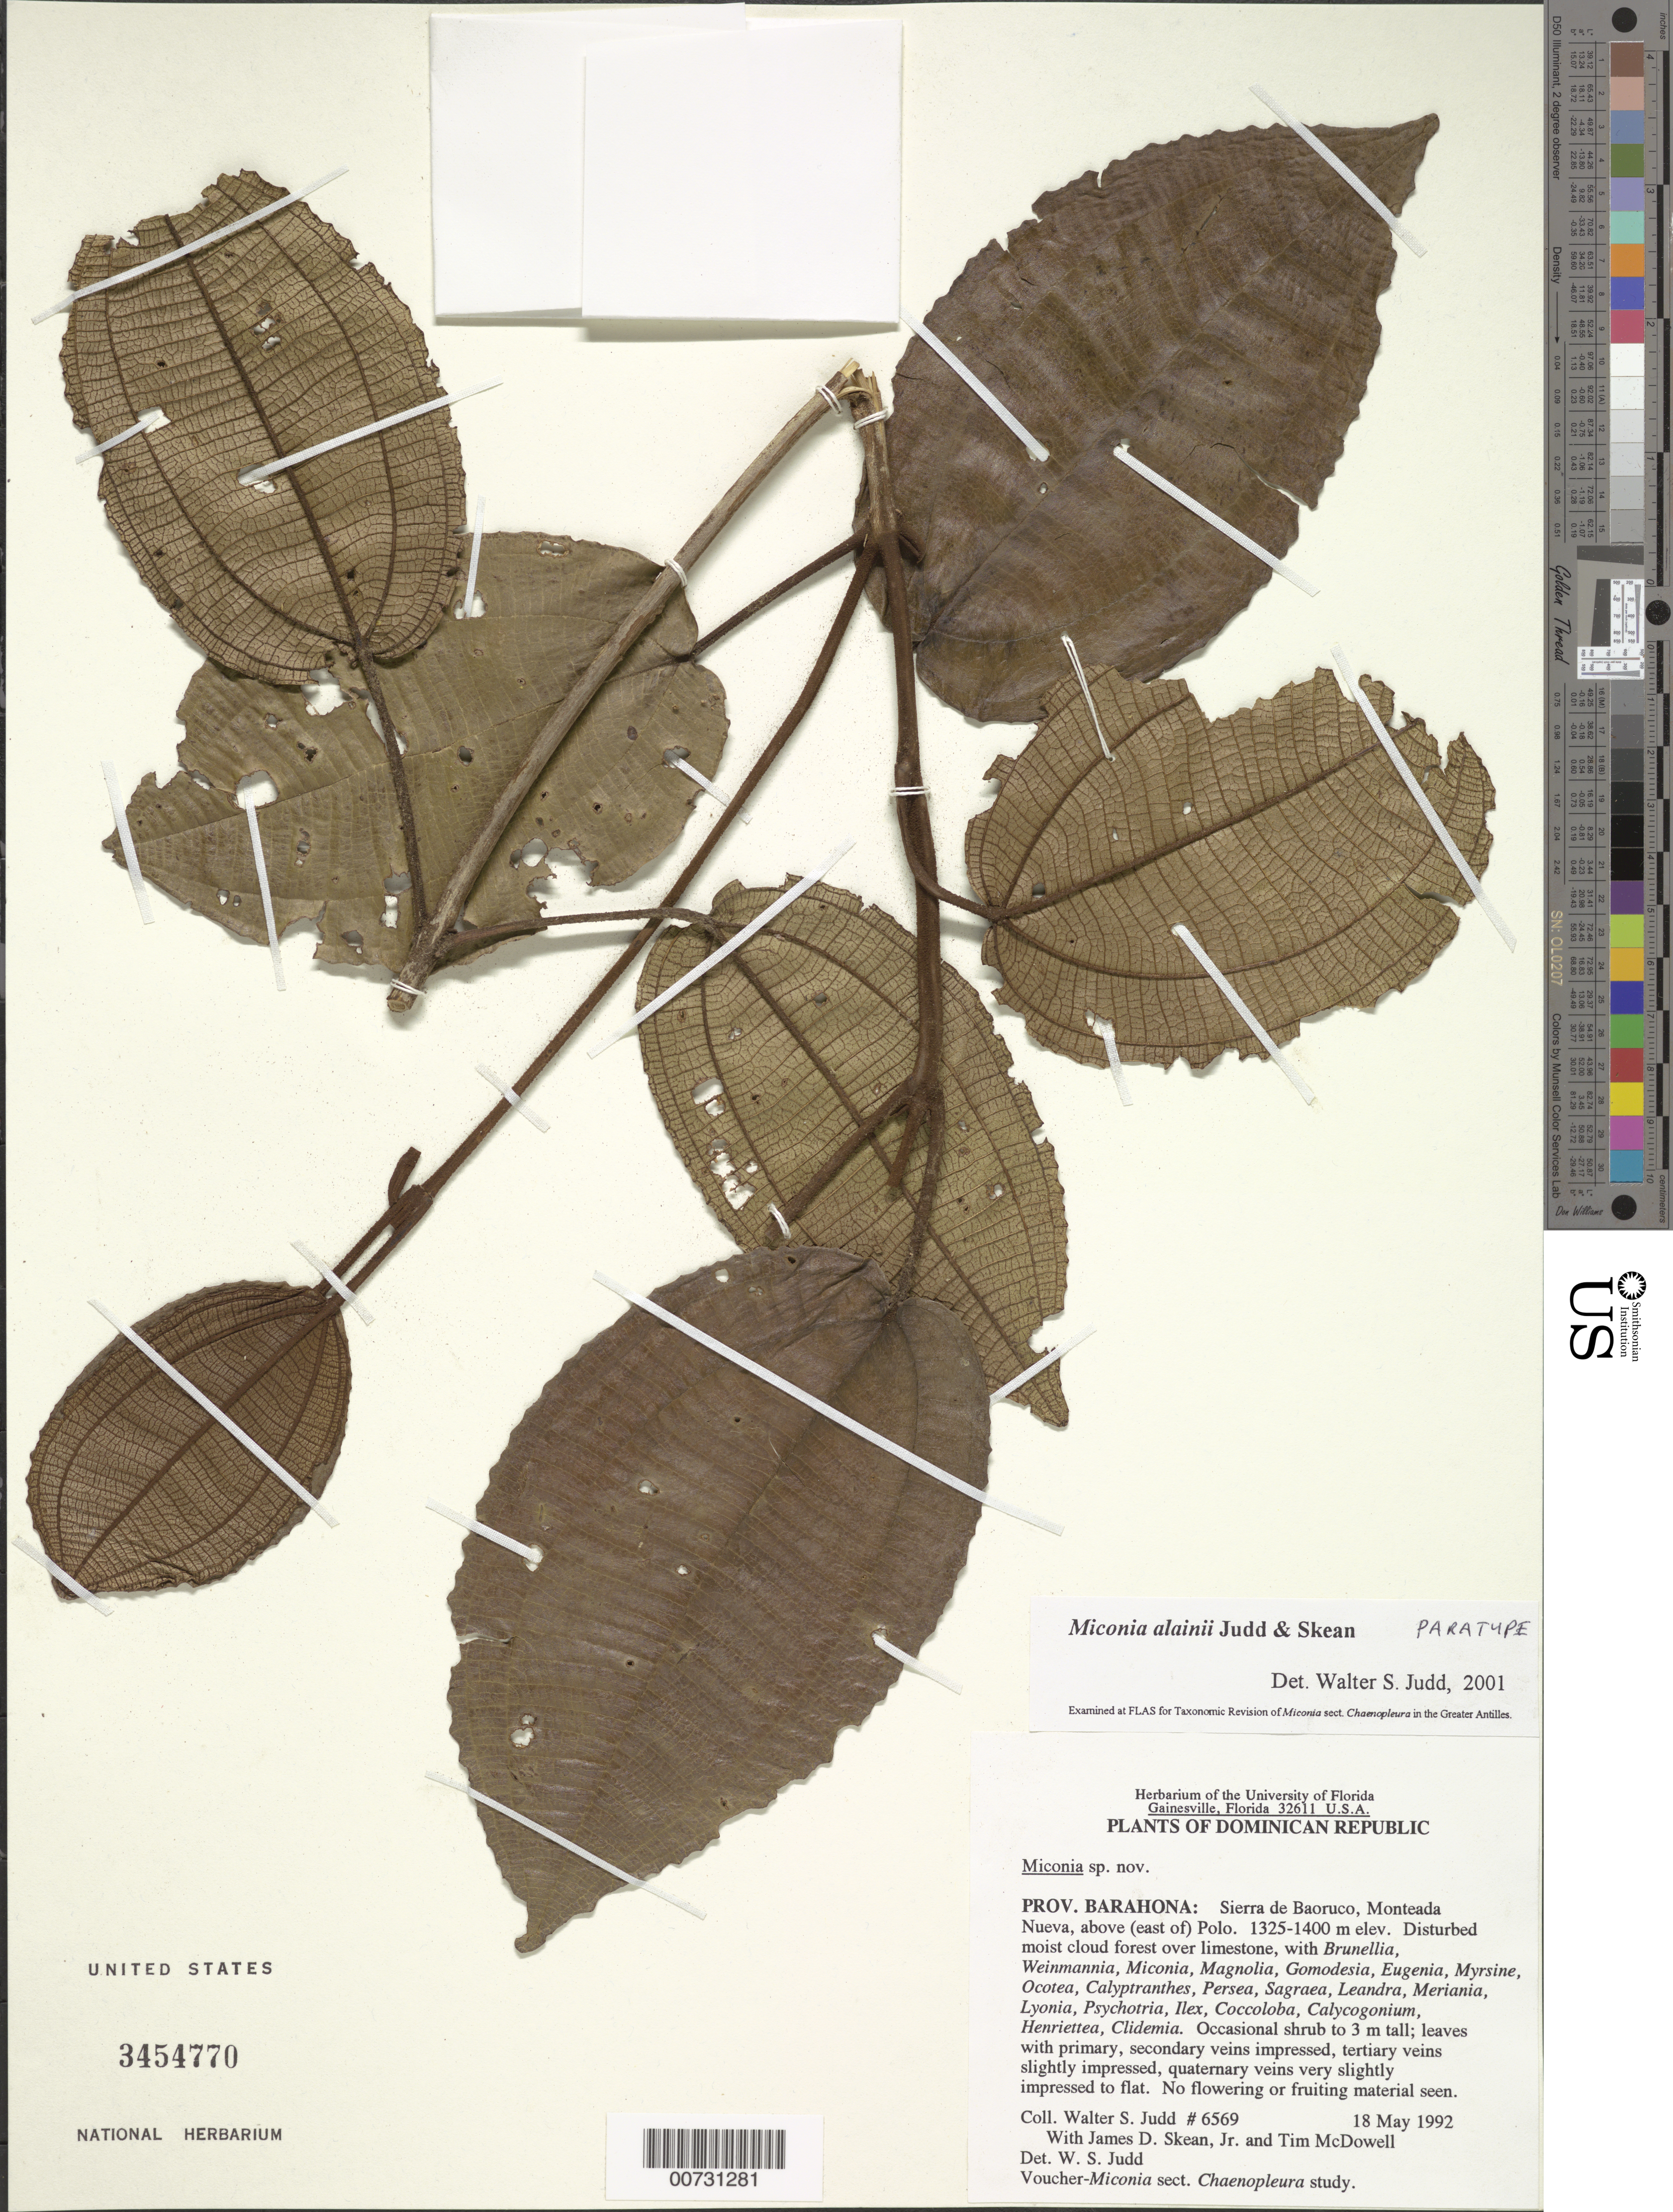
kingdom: Plantae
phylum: Tracheophyta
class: Magnoliopsida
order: Myrtales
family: Melastomataceae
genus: Miconia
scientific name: Miconia alainii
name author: Judd & Skean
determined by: Judd, Walter S.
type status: Paratype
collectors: W. S. Judd, J. D. Skean & T. McDowell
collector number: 6569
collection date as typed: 18 May 1992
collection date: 1992-05-18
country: Dominican Republic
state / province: Barahona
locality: Sierra de Baoruco, Monteada Nueva, above (east of) Polo.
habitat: Disturbed moist cloud forest over limestone.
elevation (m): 1325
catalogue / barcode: US 3454770